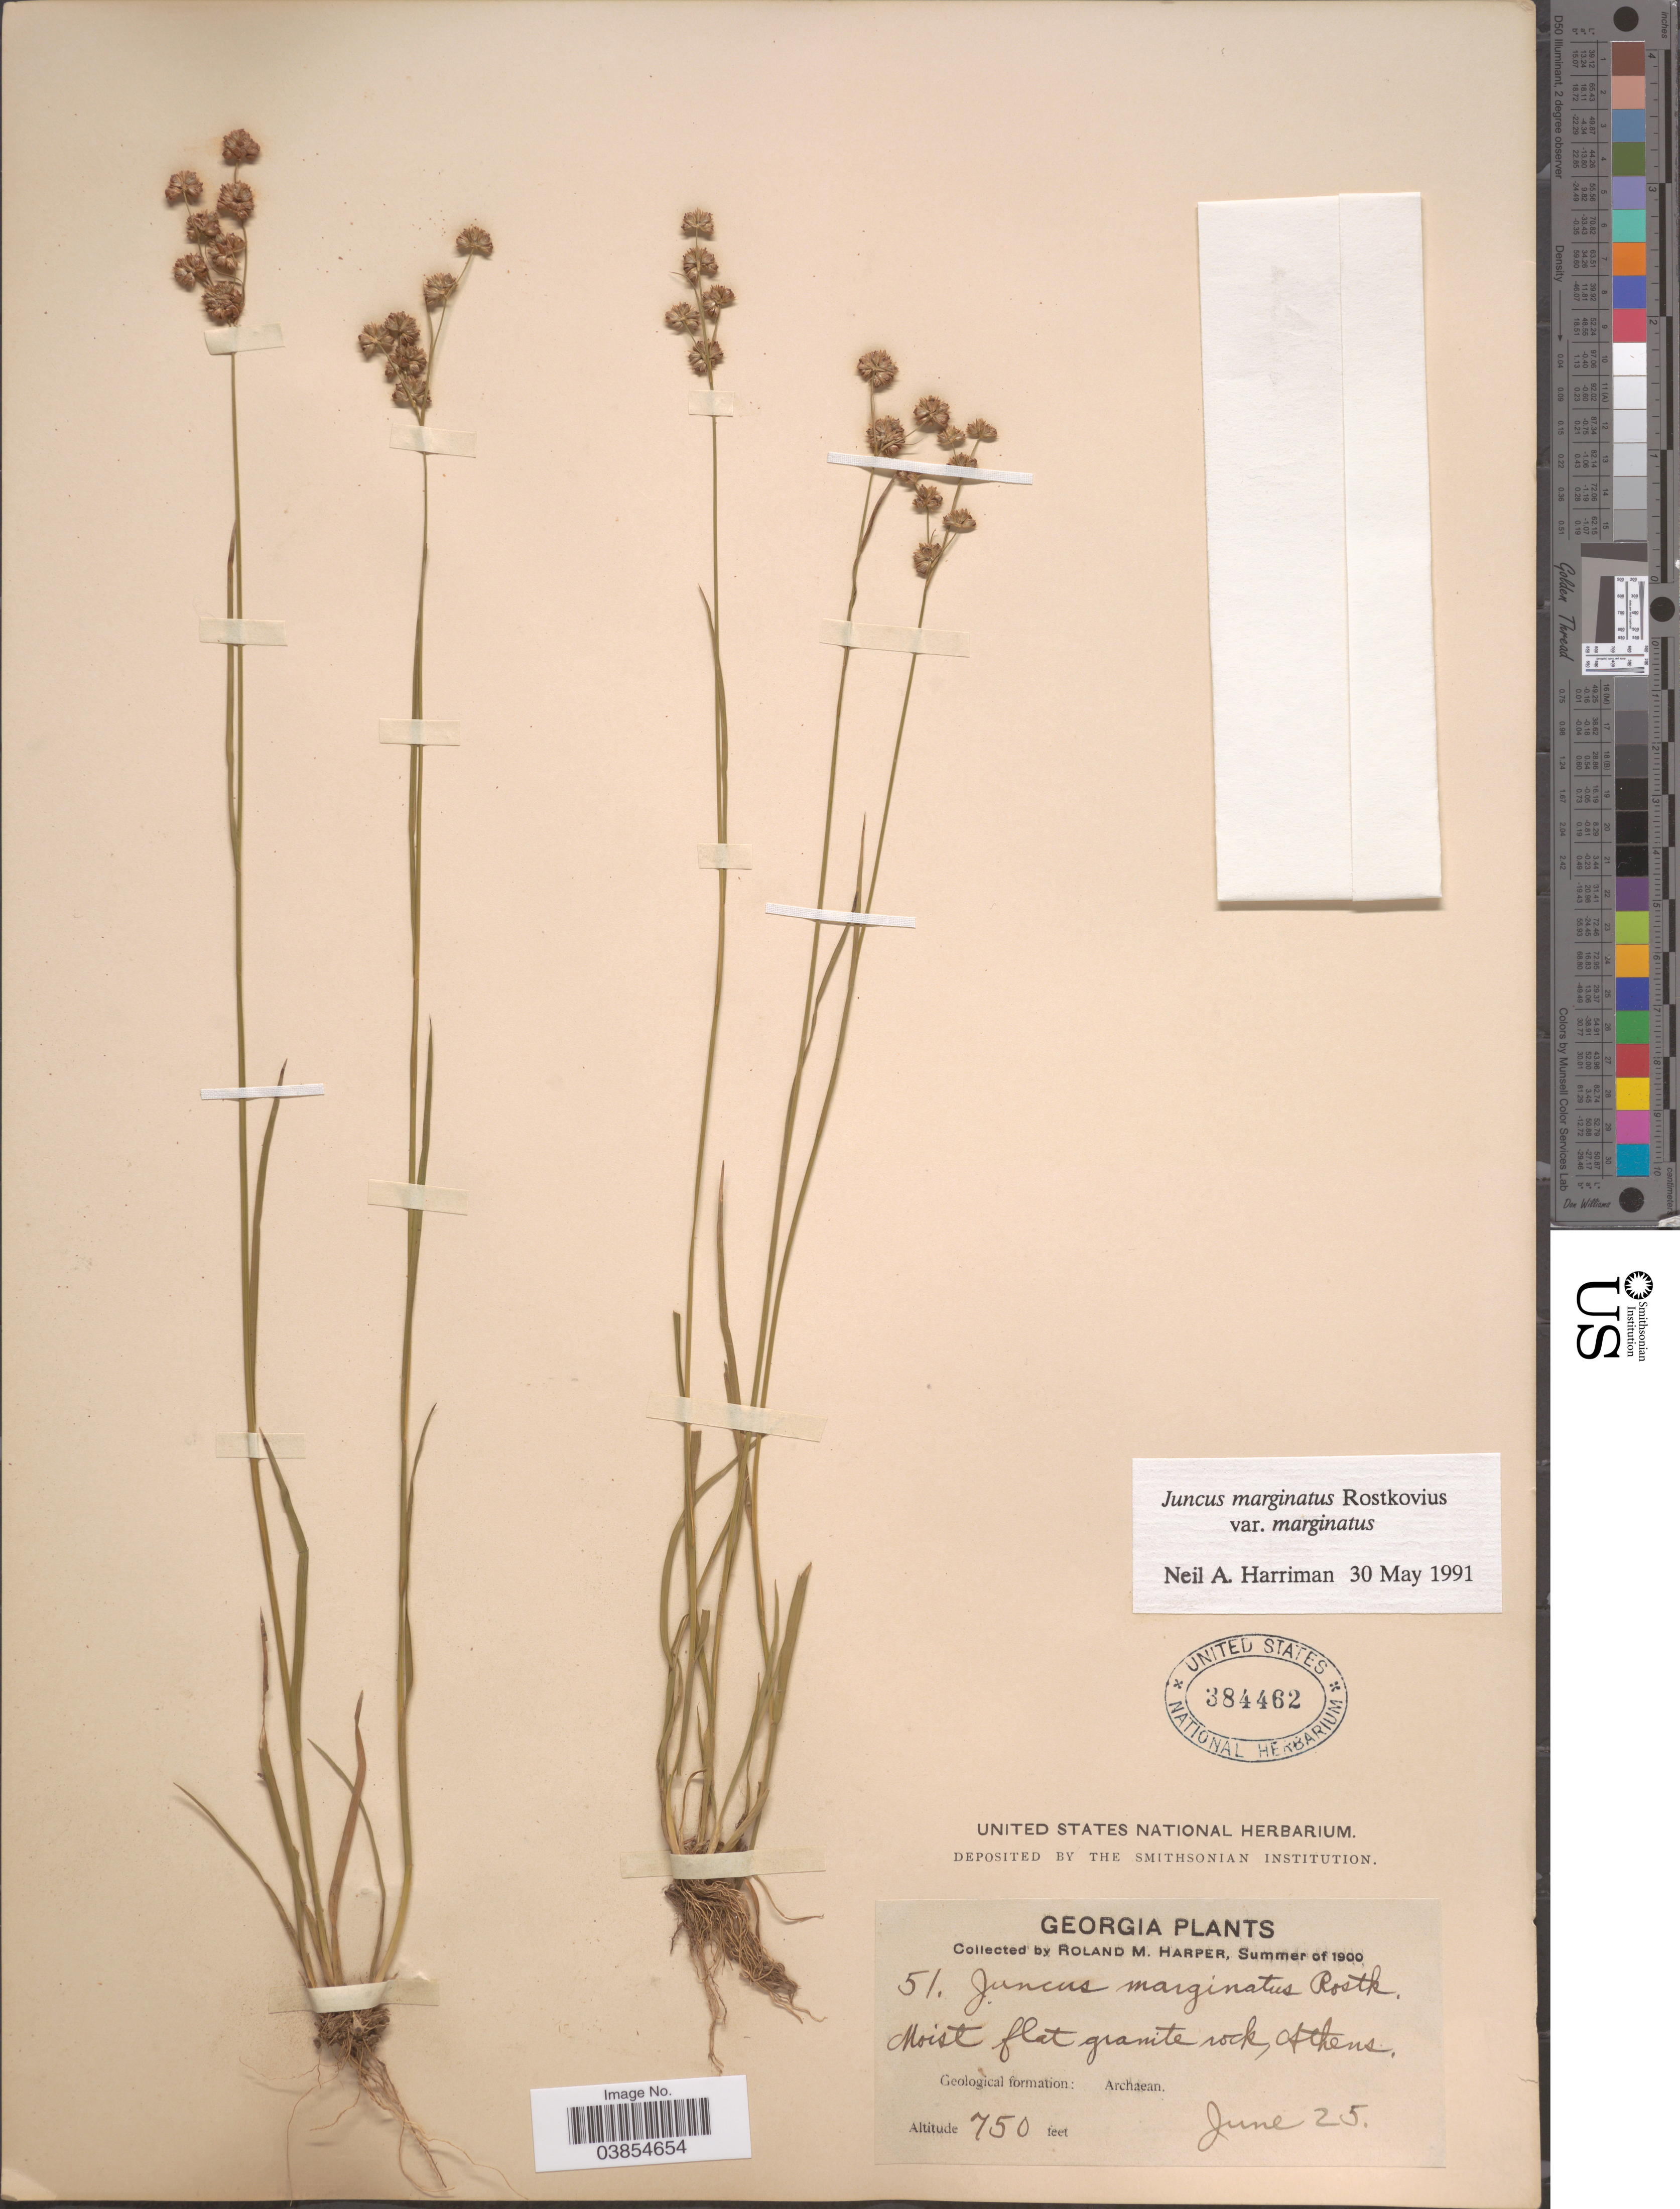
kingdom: Plantae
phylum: Tracheophyta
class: Liliopsida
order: Poales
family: Juncaceae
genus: Juncus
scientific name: Juncus marginatus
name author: Rostk.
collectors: R. M. Harper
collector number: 51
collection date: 1900-06-25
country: United States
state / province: Georgia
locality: Moist flat granite rock, Athens. Geological formation: Archaean.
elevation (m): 229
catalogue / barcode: US 384462